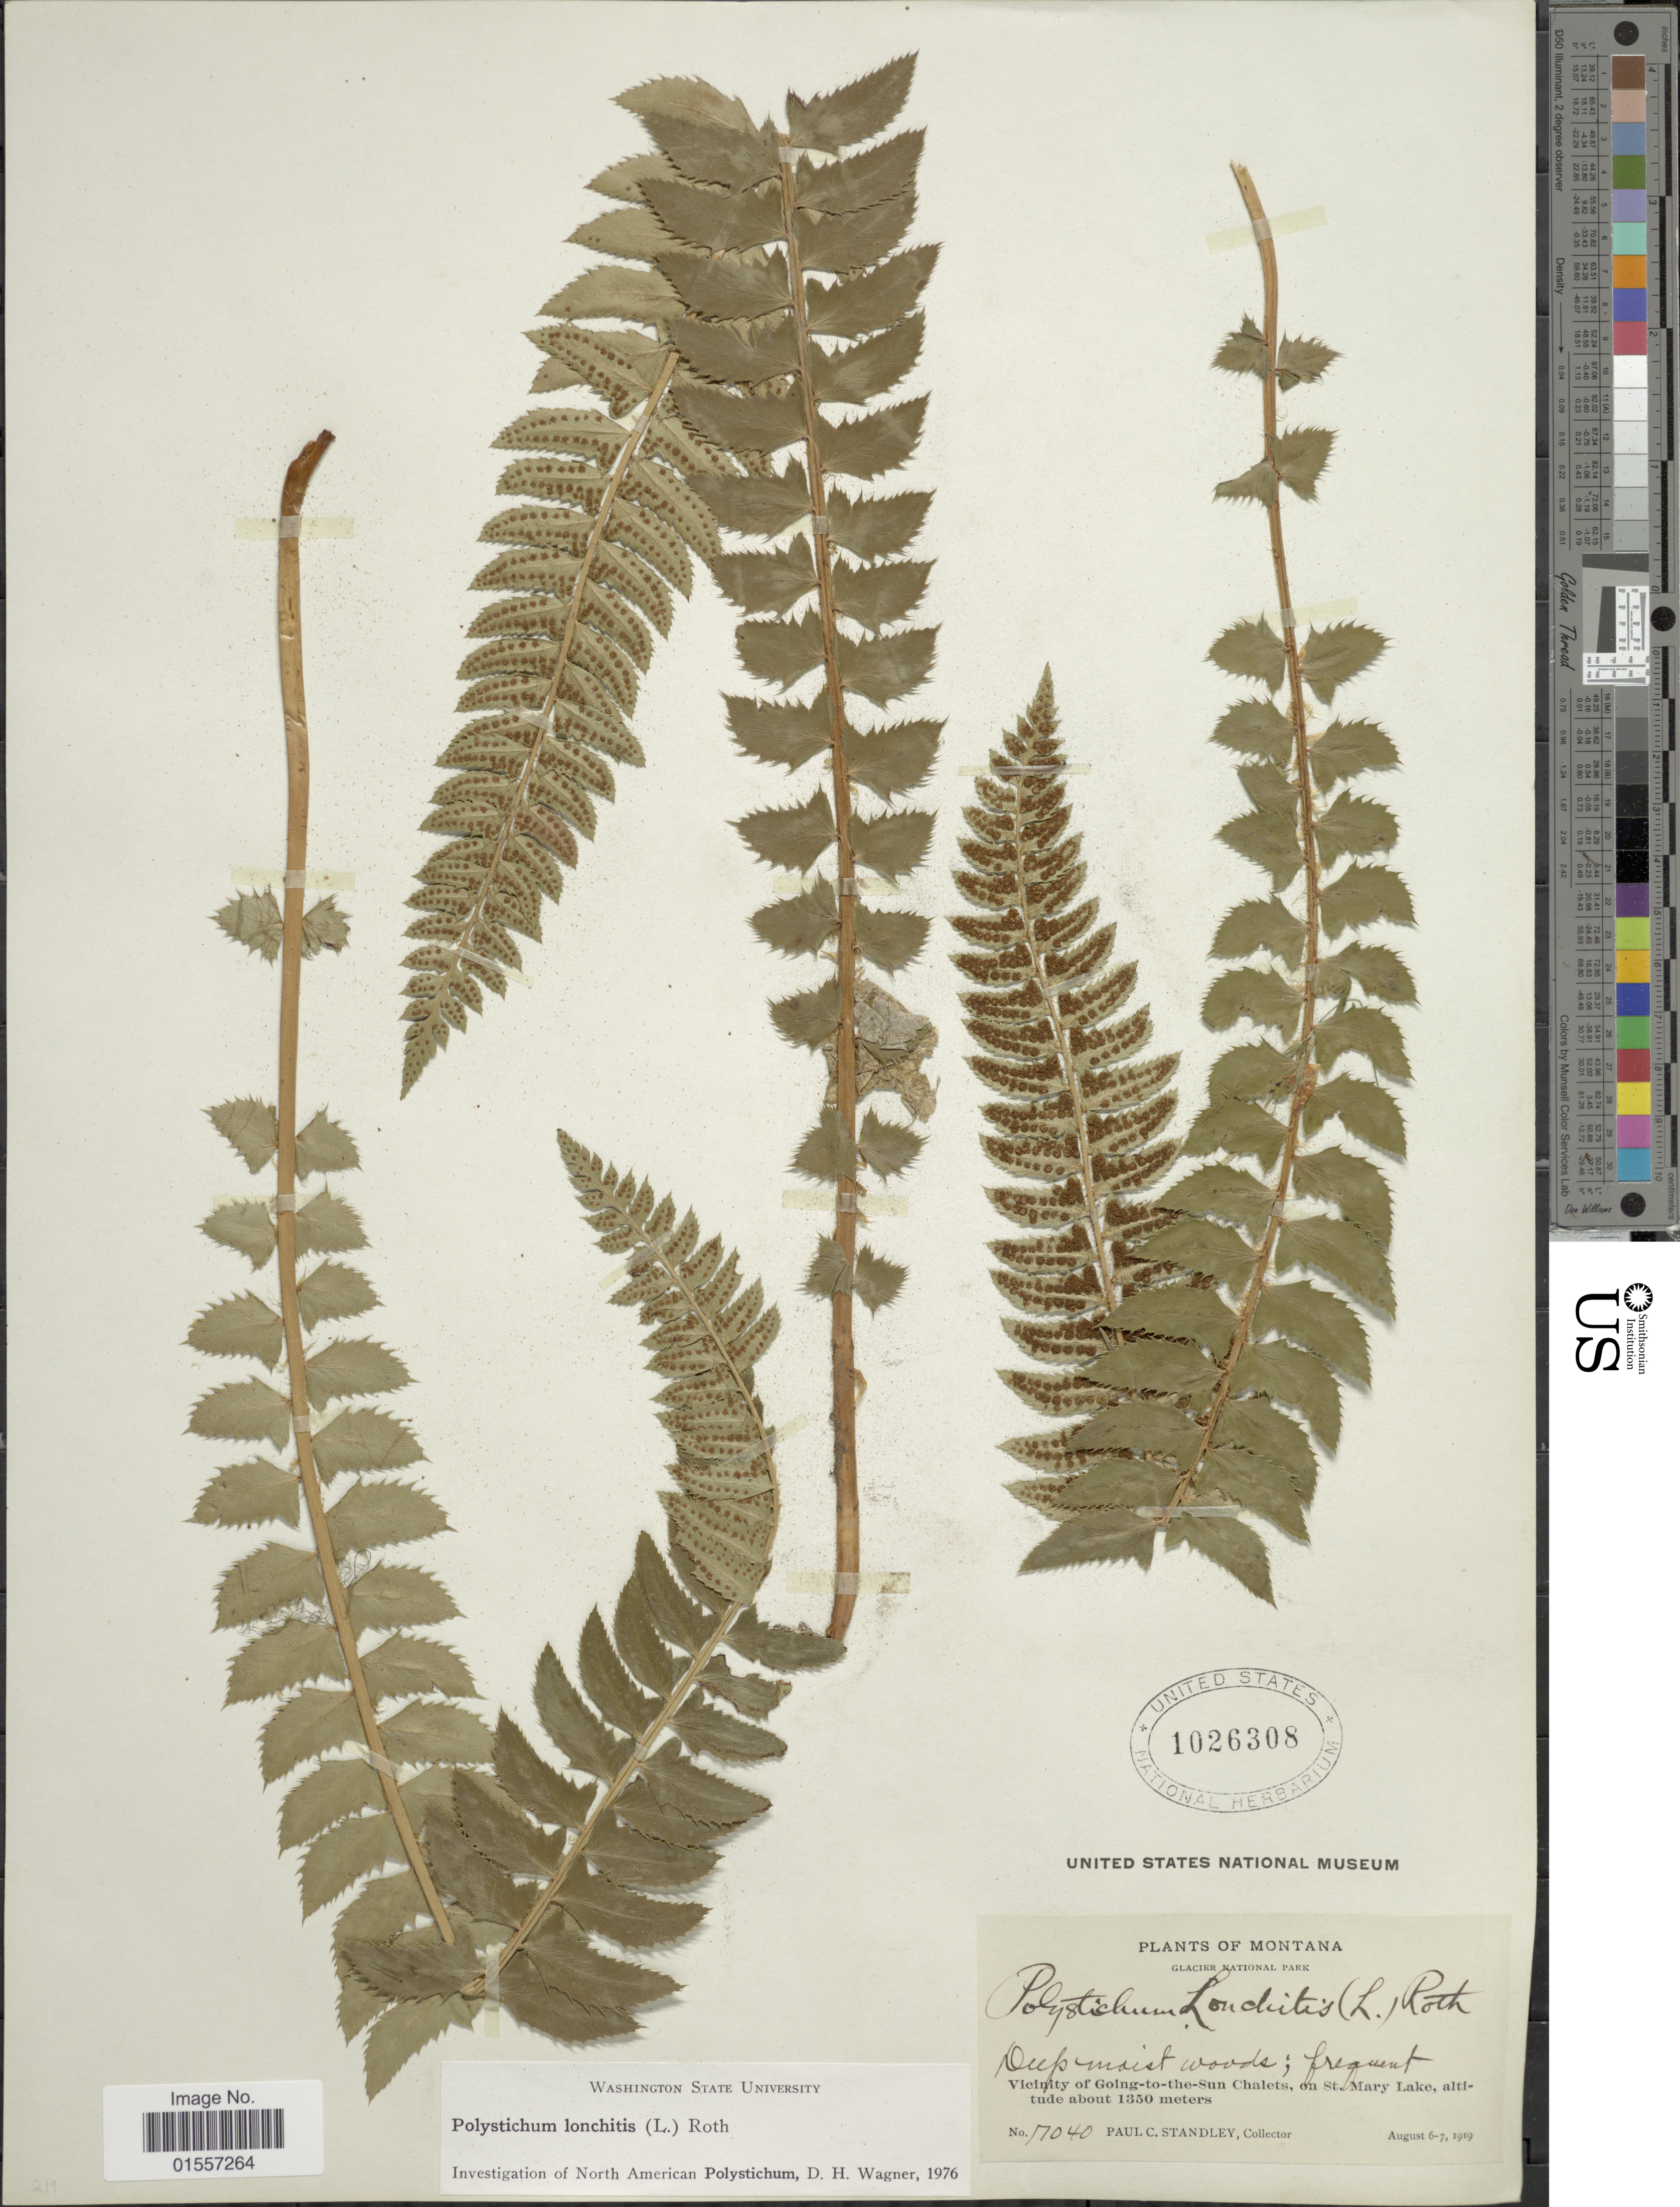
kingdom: Plantae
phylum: Tracheophyta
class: Polypodiopsida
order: Polypodiales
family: Dryopteridaceae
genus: Polystichum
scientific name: Polystichum lonchitis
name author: (Roth) L.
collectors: P. C. Standley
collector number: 17040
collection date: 1919-08-06/1919-08-07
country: United States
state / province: Montana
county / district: Glacier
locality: Glacier National Park, Deep moist woods; frequent, Vicinity of Going-to-the-Sun Chalets, on St Mary Lake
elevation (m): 1350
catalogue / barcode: US 1026308